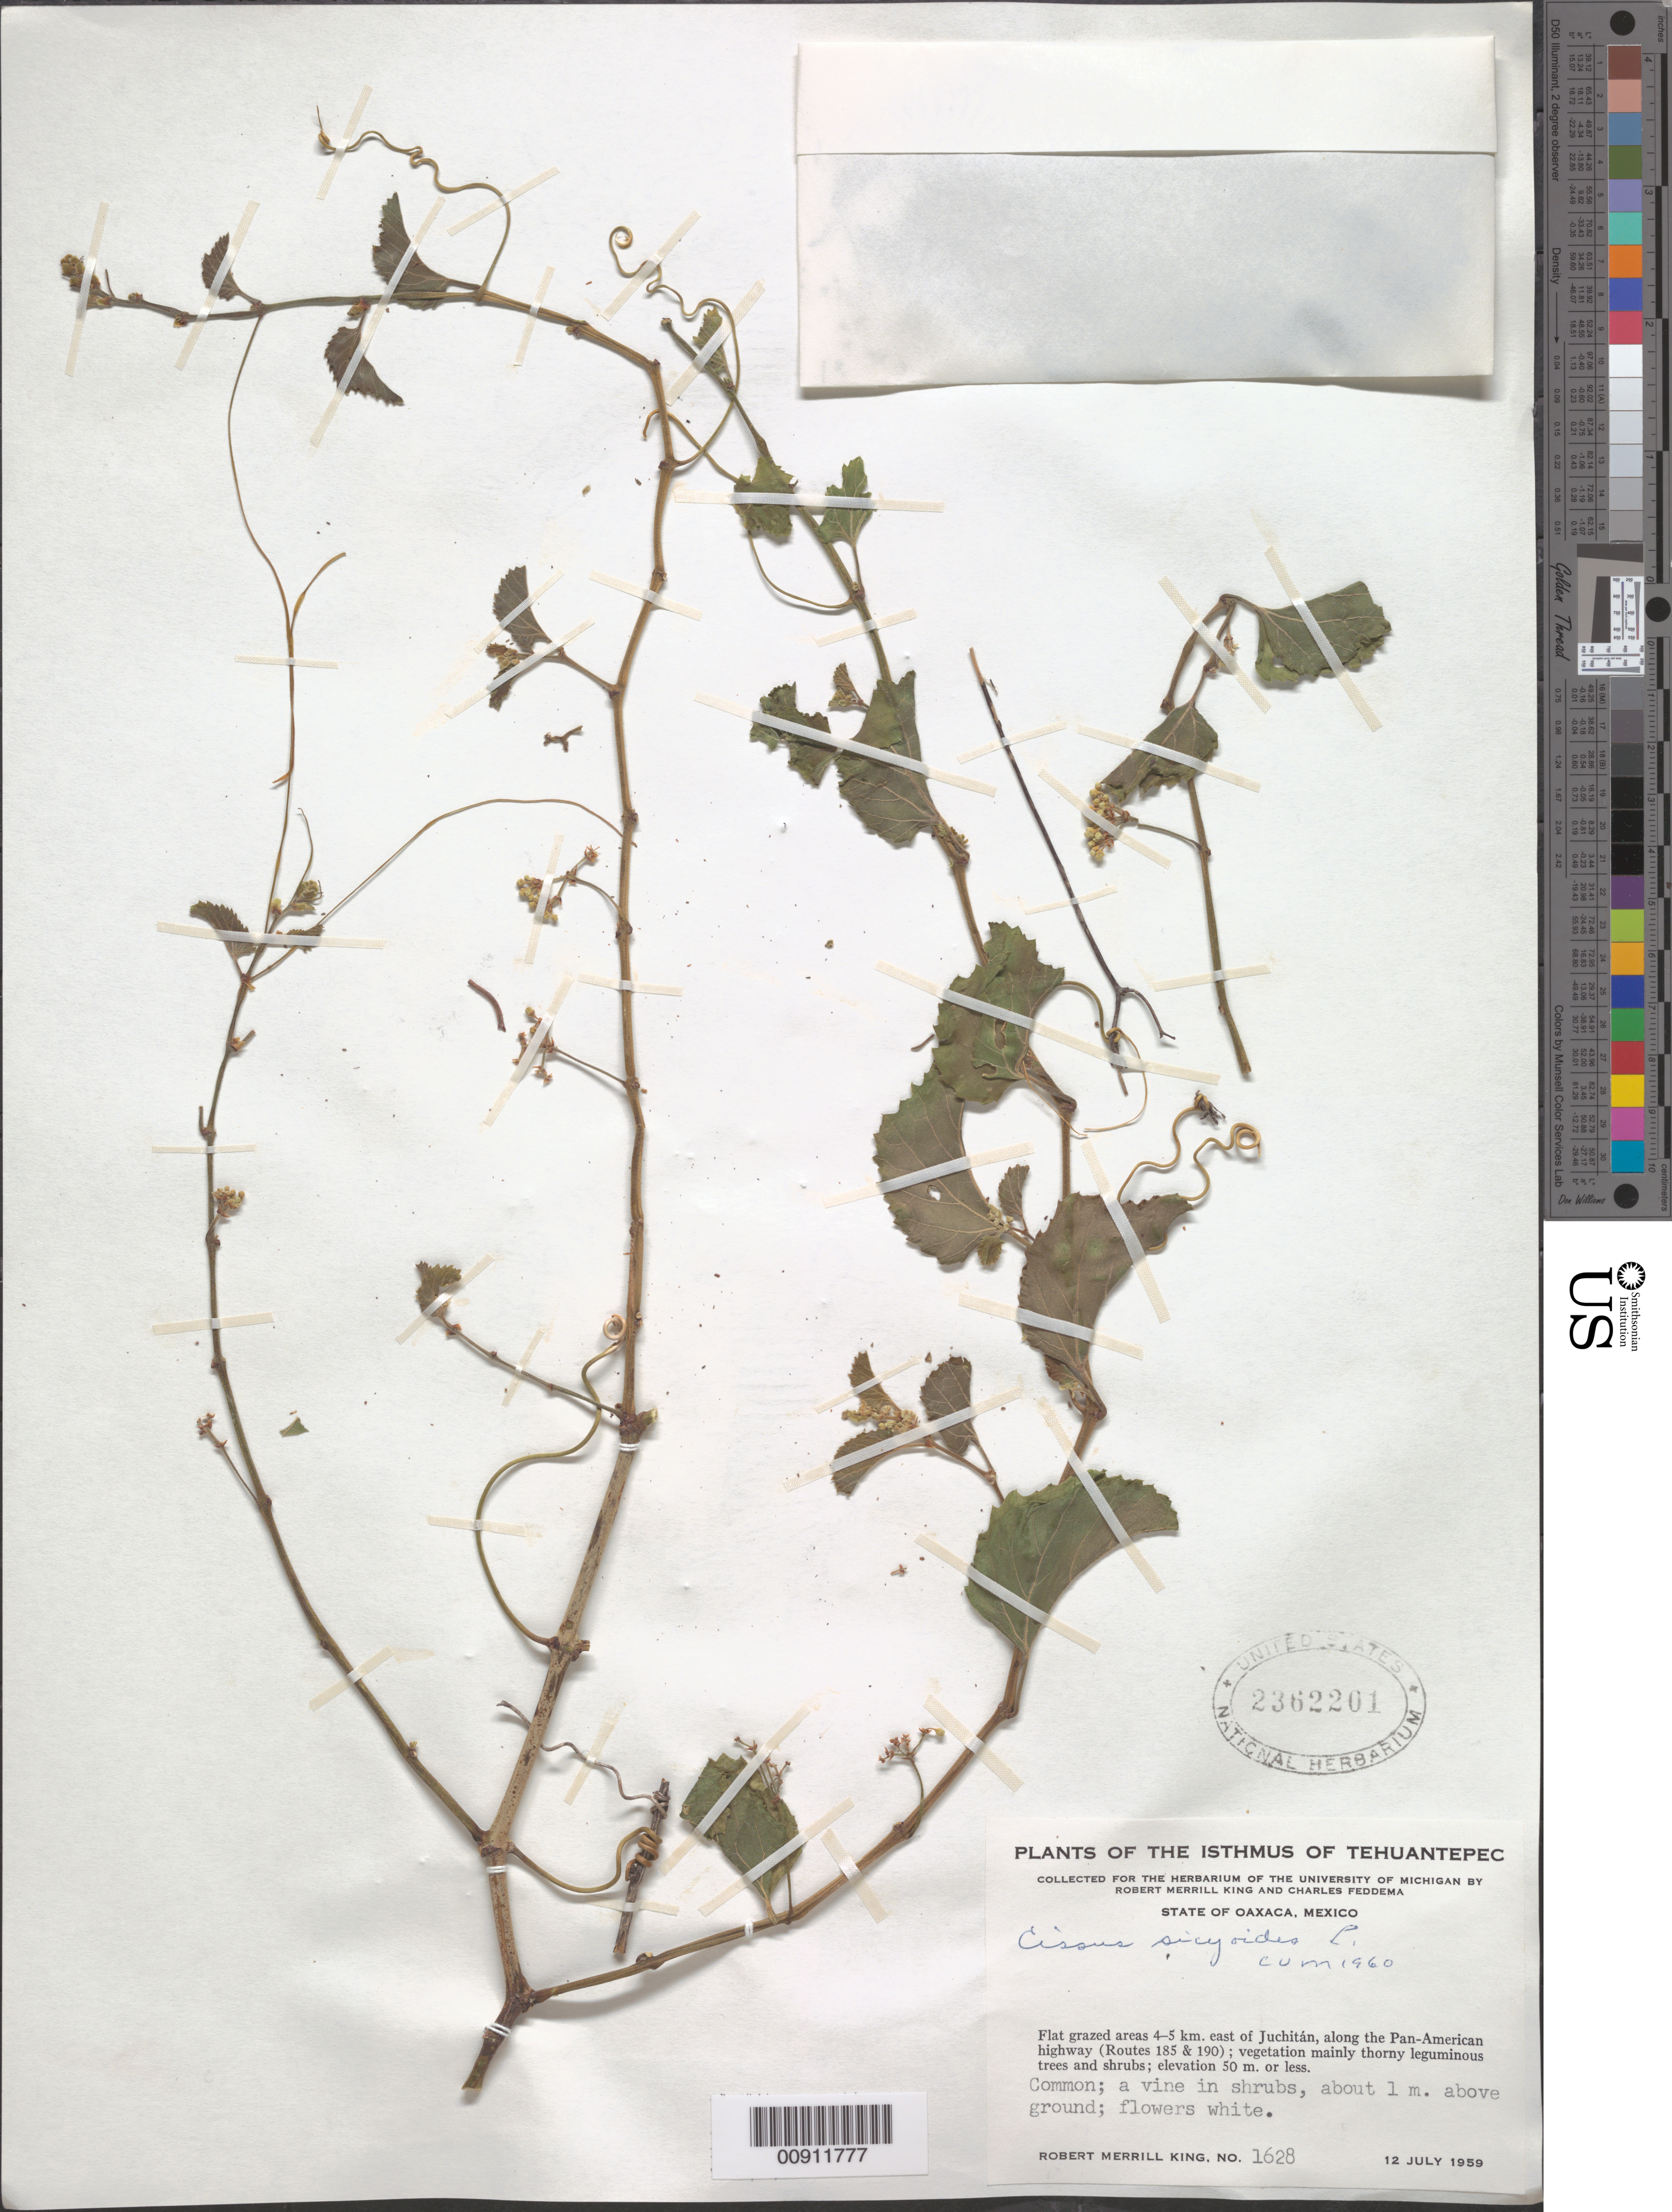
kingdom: Plantae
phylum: Tracheophyta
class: Magnoliopsida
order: Vitales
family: Vitaceae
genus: Cissus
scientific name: Cissus verticillata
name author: (L.) Nicolson & C.E. Jarvis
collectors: R. M. King & C. Feddema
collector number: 1628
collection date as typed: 12 Jul 1959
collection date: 1959-07-12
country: Mexico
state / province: Oaxaca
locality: Flat grazed areas 4-5 km. east of Juchitán, along the Pan-American highway (Routes 185 & 190). State of Oaxaca.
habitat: Flat grazed areas; vegetation mainly thorny leguminous trees and shrubs. A vine in shrubs about 1 m. above ground.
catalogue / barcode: US 2362201